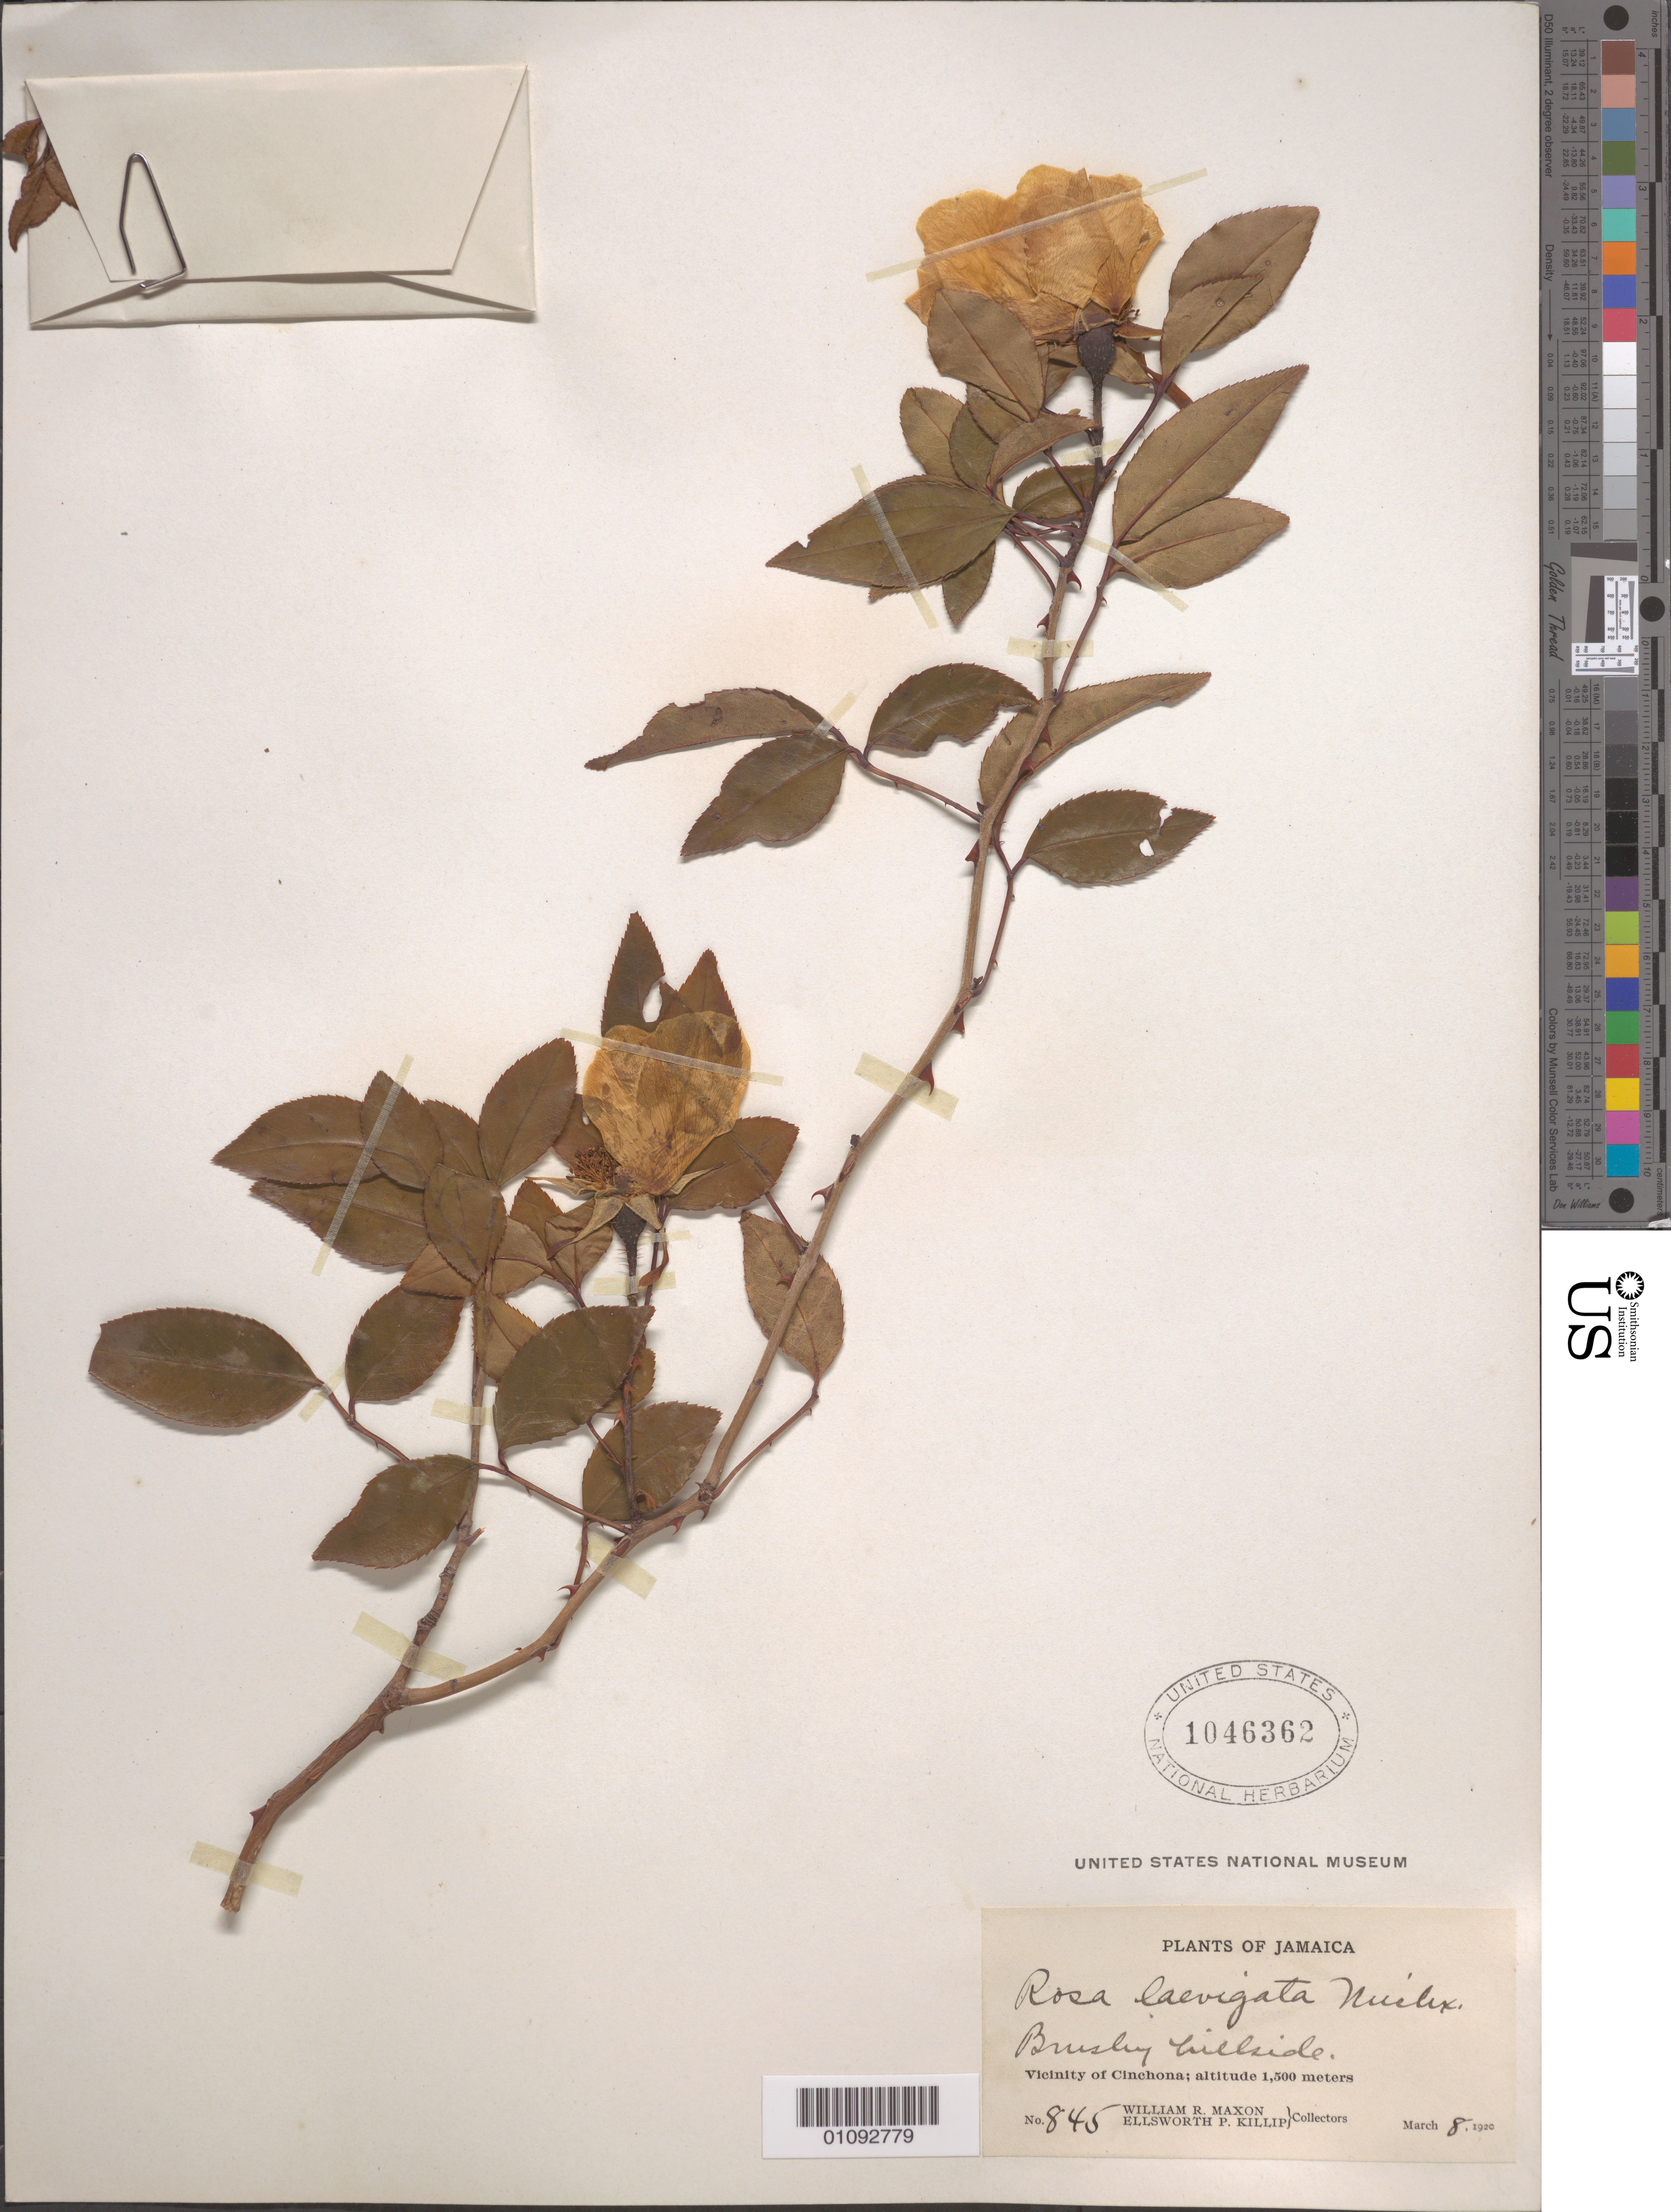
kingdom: Plantae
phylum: Tracheophyta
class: Magnoliopsida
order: Rosales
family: Rosaceae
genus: Rosa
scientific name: Rosa laevigata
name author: Michx.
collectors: W. R. Maxon & E. P. Killip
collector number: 845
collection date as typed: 08 Mar 1920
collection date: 1920-03-08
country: Jamaica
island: Jamaica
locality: Vicinity of Cinchona.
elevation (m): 1500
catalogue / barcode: US 1046362